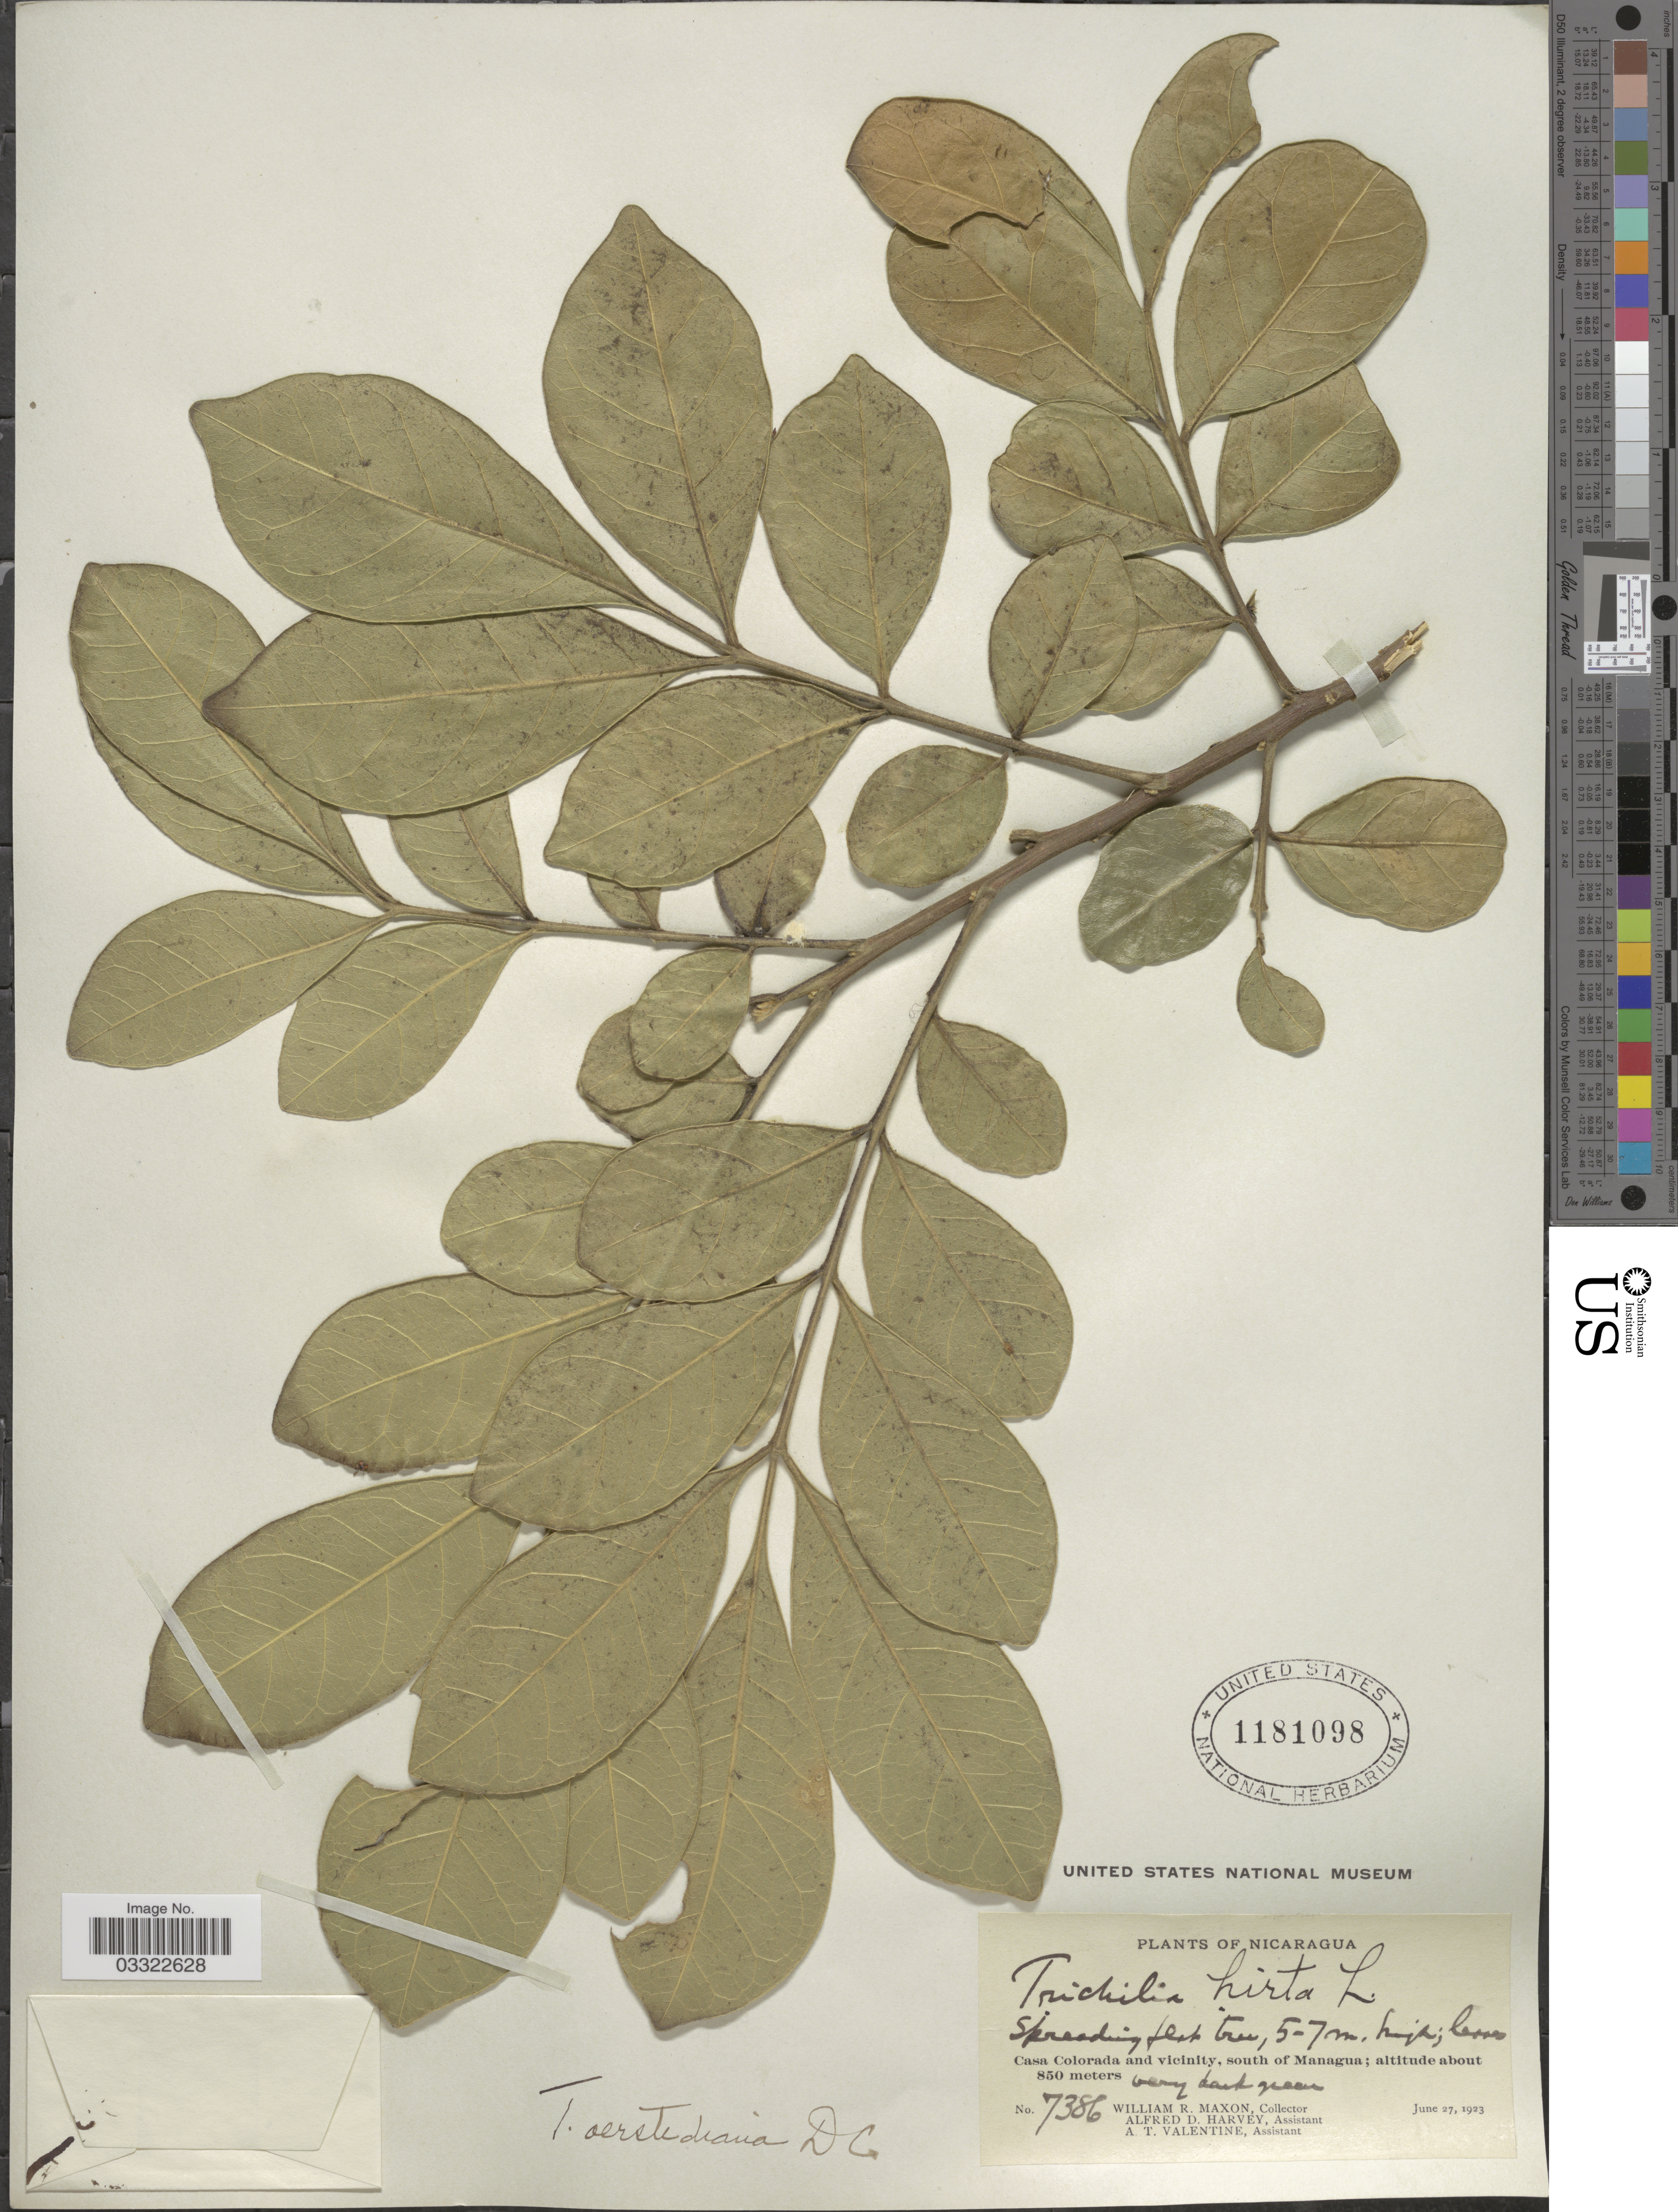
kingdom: Plantae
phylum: Tracheophyta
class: Magnoliopsida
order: Sapindales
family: Meliaceae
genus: Trichilia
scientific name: Trichilia oerstediana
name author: C. DC.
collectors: W. R. Maxon, A. D. Harvey & A. Valentine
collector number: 7386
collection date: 1923-06-27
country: Nicaragua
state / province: Managua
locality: Casa Colorada and vicinity, south of Managua.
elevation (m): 850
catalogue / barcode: US 1181098